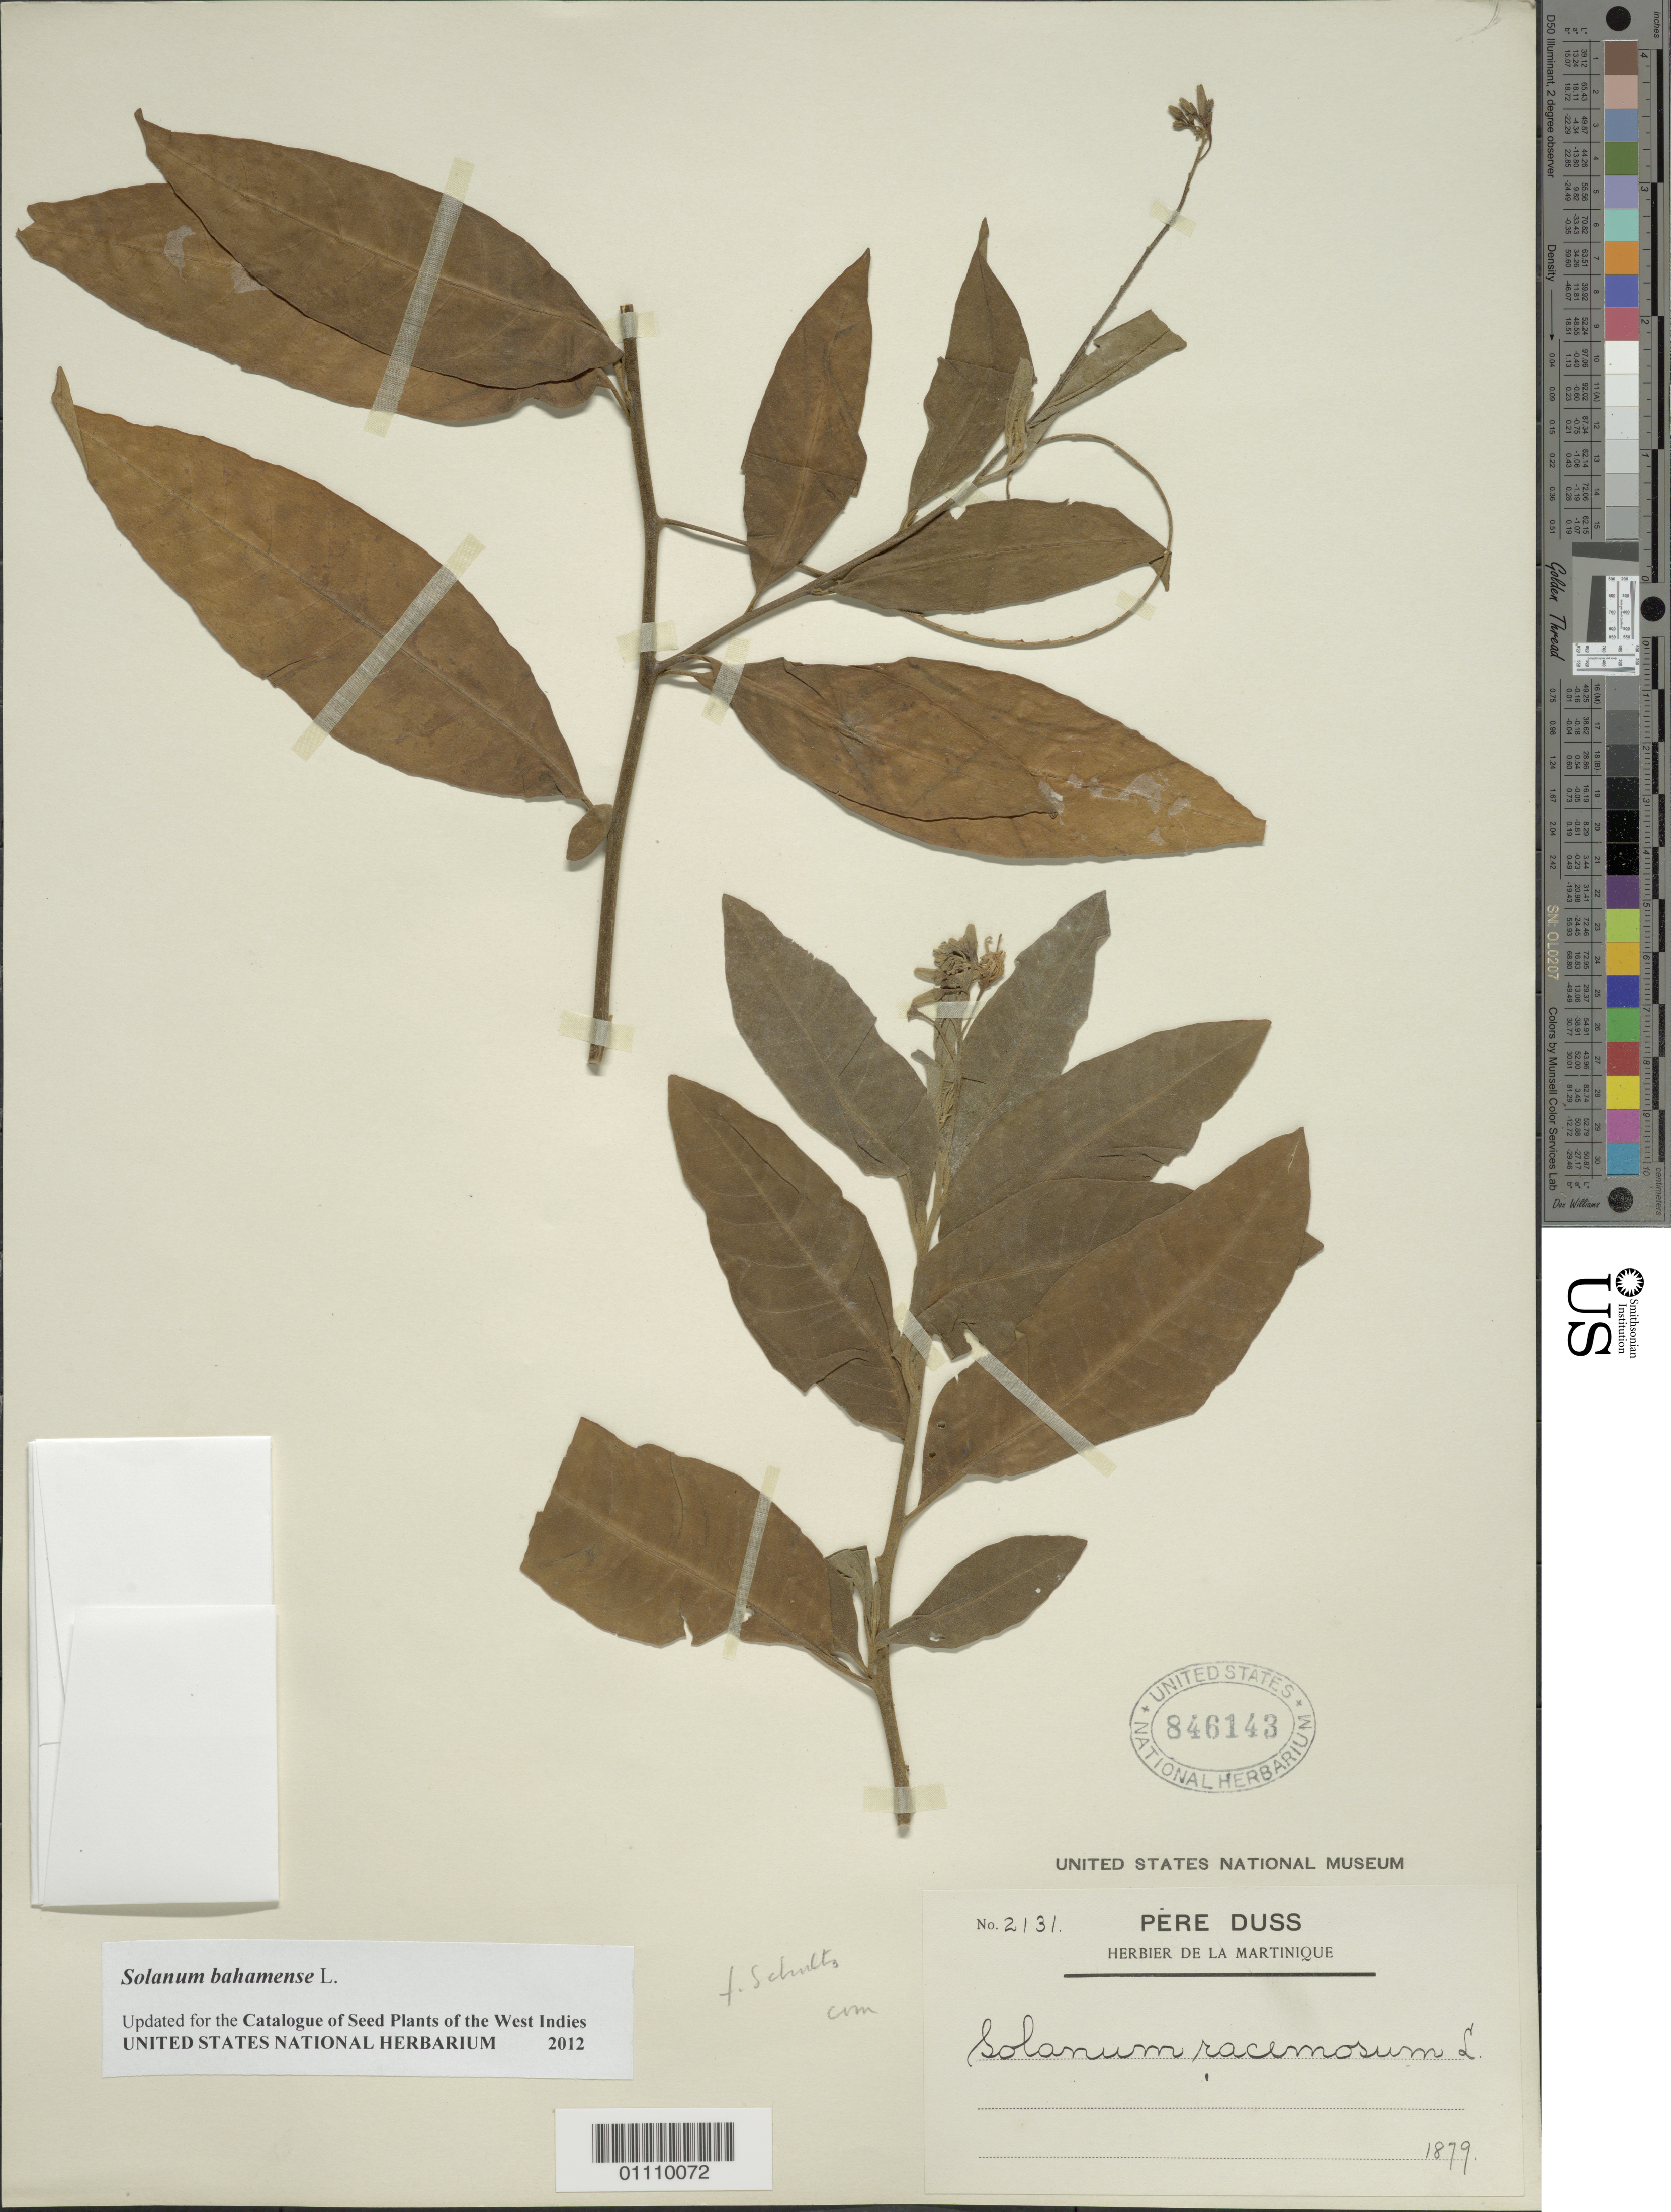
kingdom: Plantae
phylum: Tracheophyta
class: Magnoliopsida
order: Solanales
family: Solanaceae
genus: Solanum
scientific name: Solanum bahamense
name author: L.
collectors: Père Duss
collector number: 2131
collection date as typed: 1879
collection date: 1879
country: Martinique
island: Martinique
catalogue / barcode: US 846143